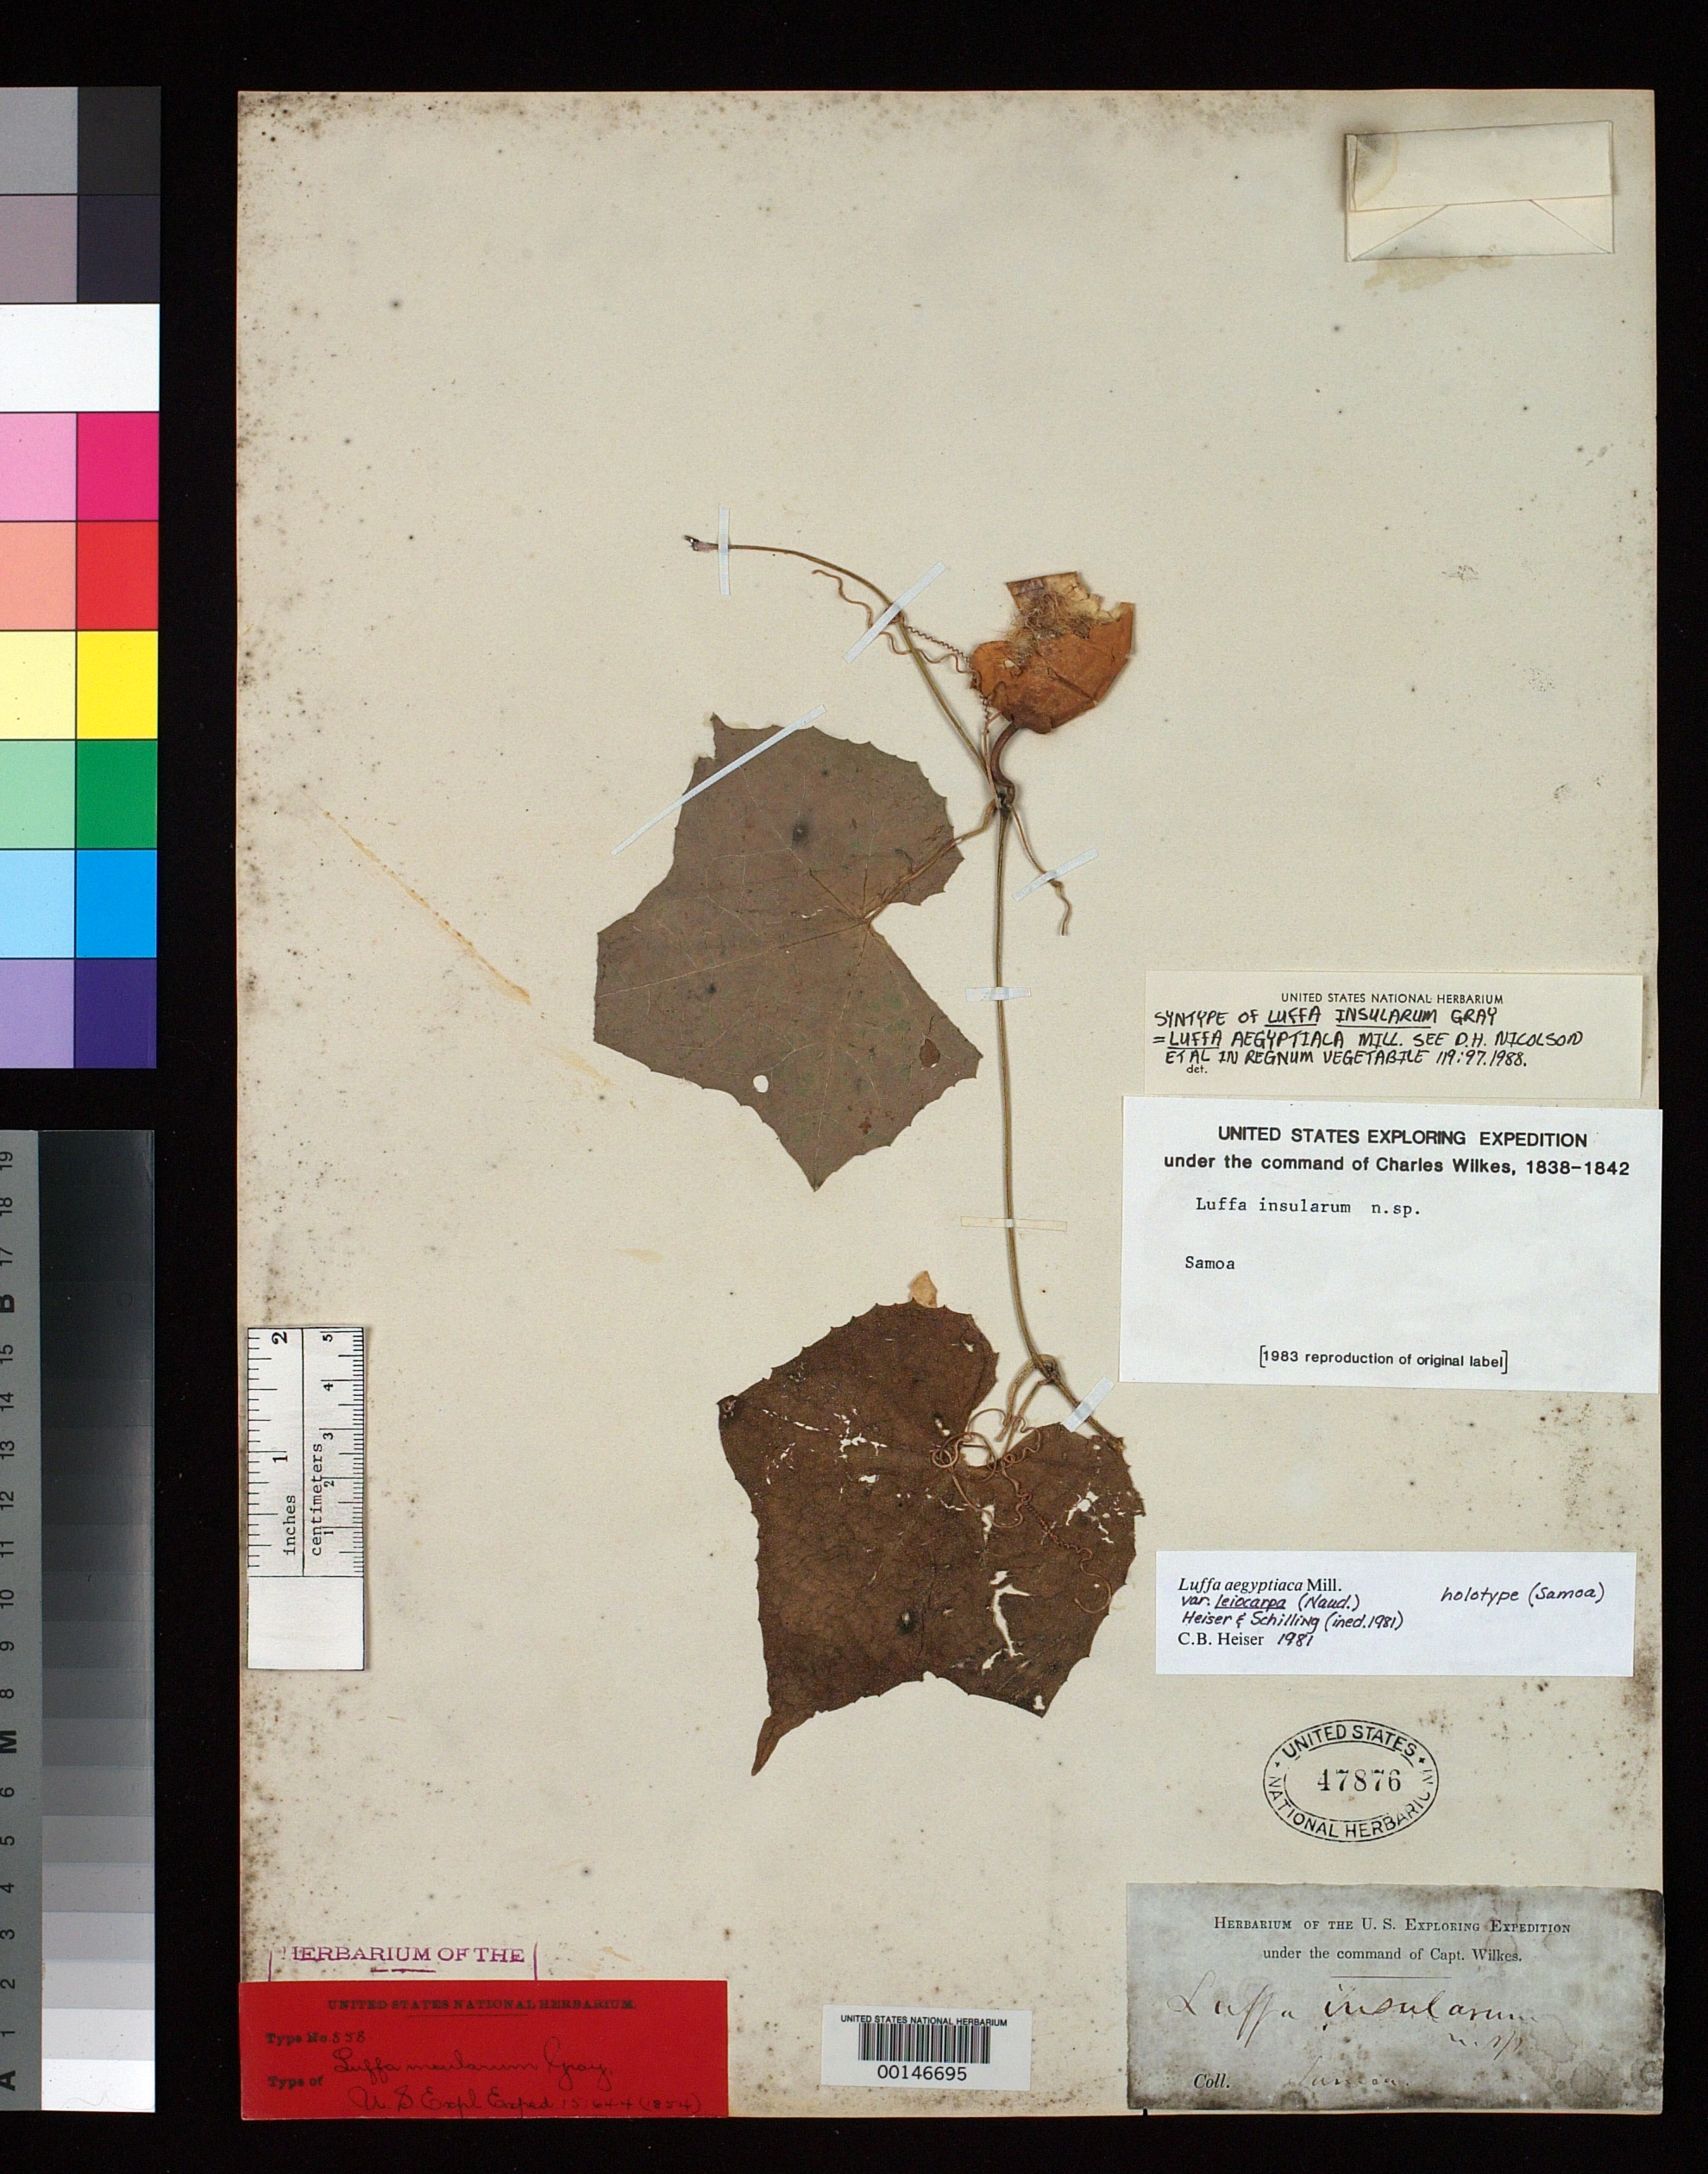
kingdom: Plantae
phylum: Tracheophyta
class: Magnoliopsida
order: Cucurbitales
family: Cucurbitaceae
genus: Luffa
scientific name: Luffa insularum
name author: A. Gray in Wilkes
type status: Syntype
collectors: Wilkes Explor. Exped.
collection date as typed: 1838 to -- --- 1842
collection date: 1838/1842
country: Samoa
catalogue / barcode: US 47876